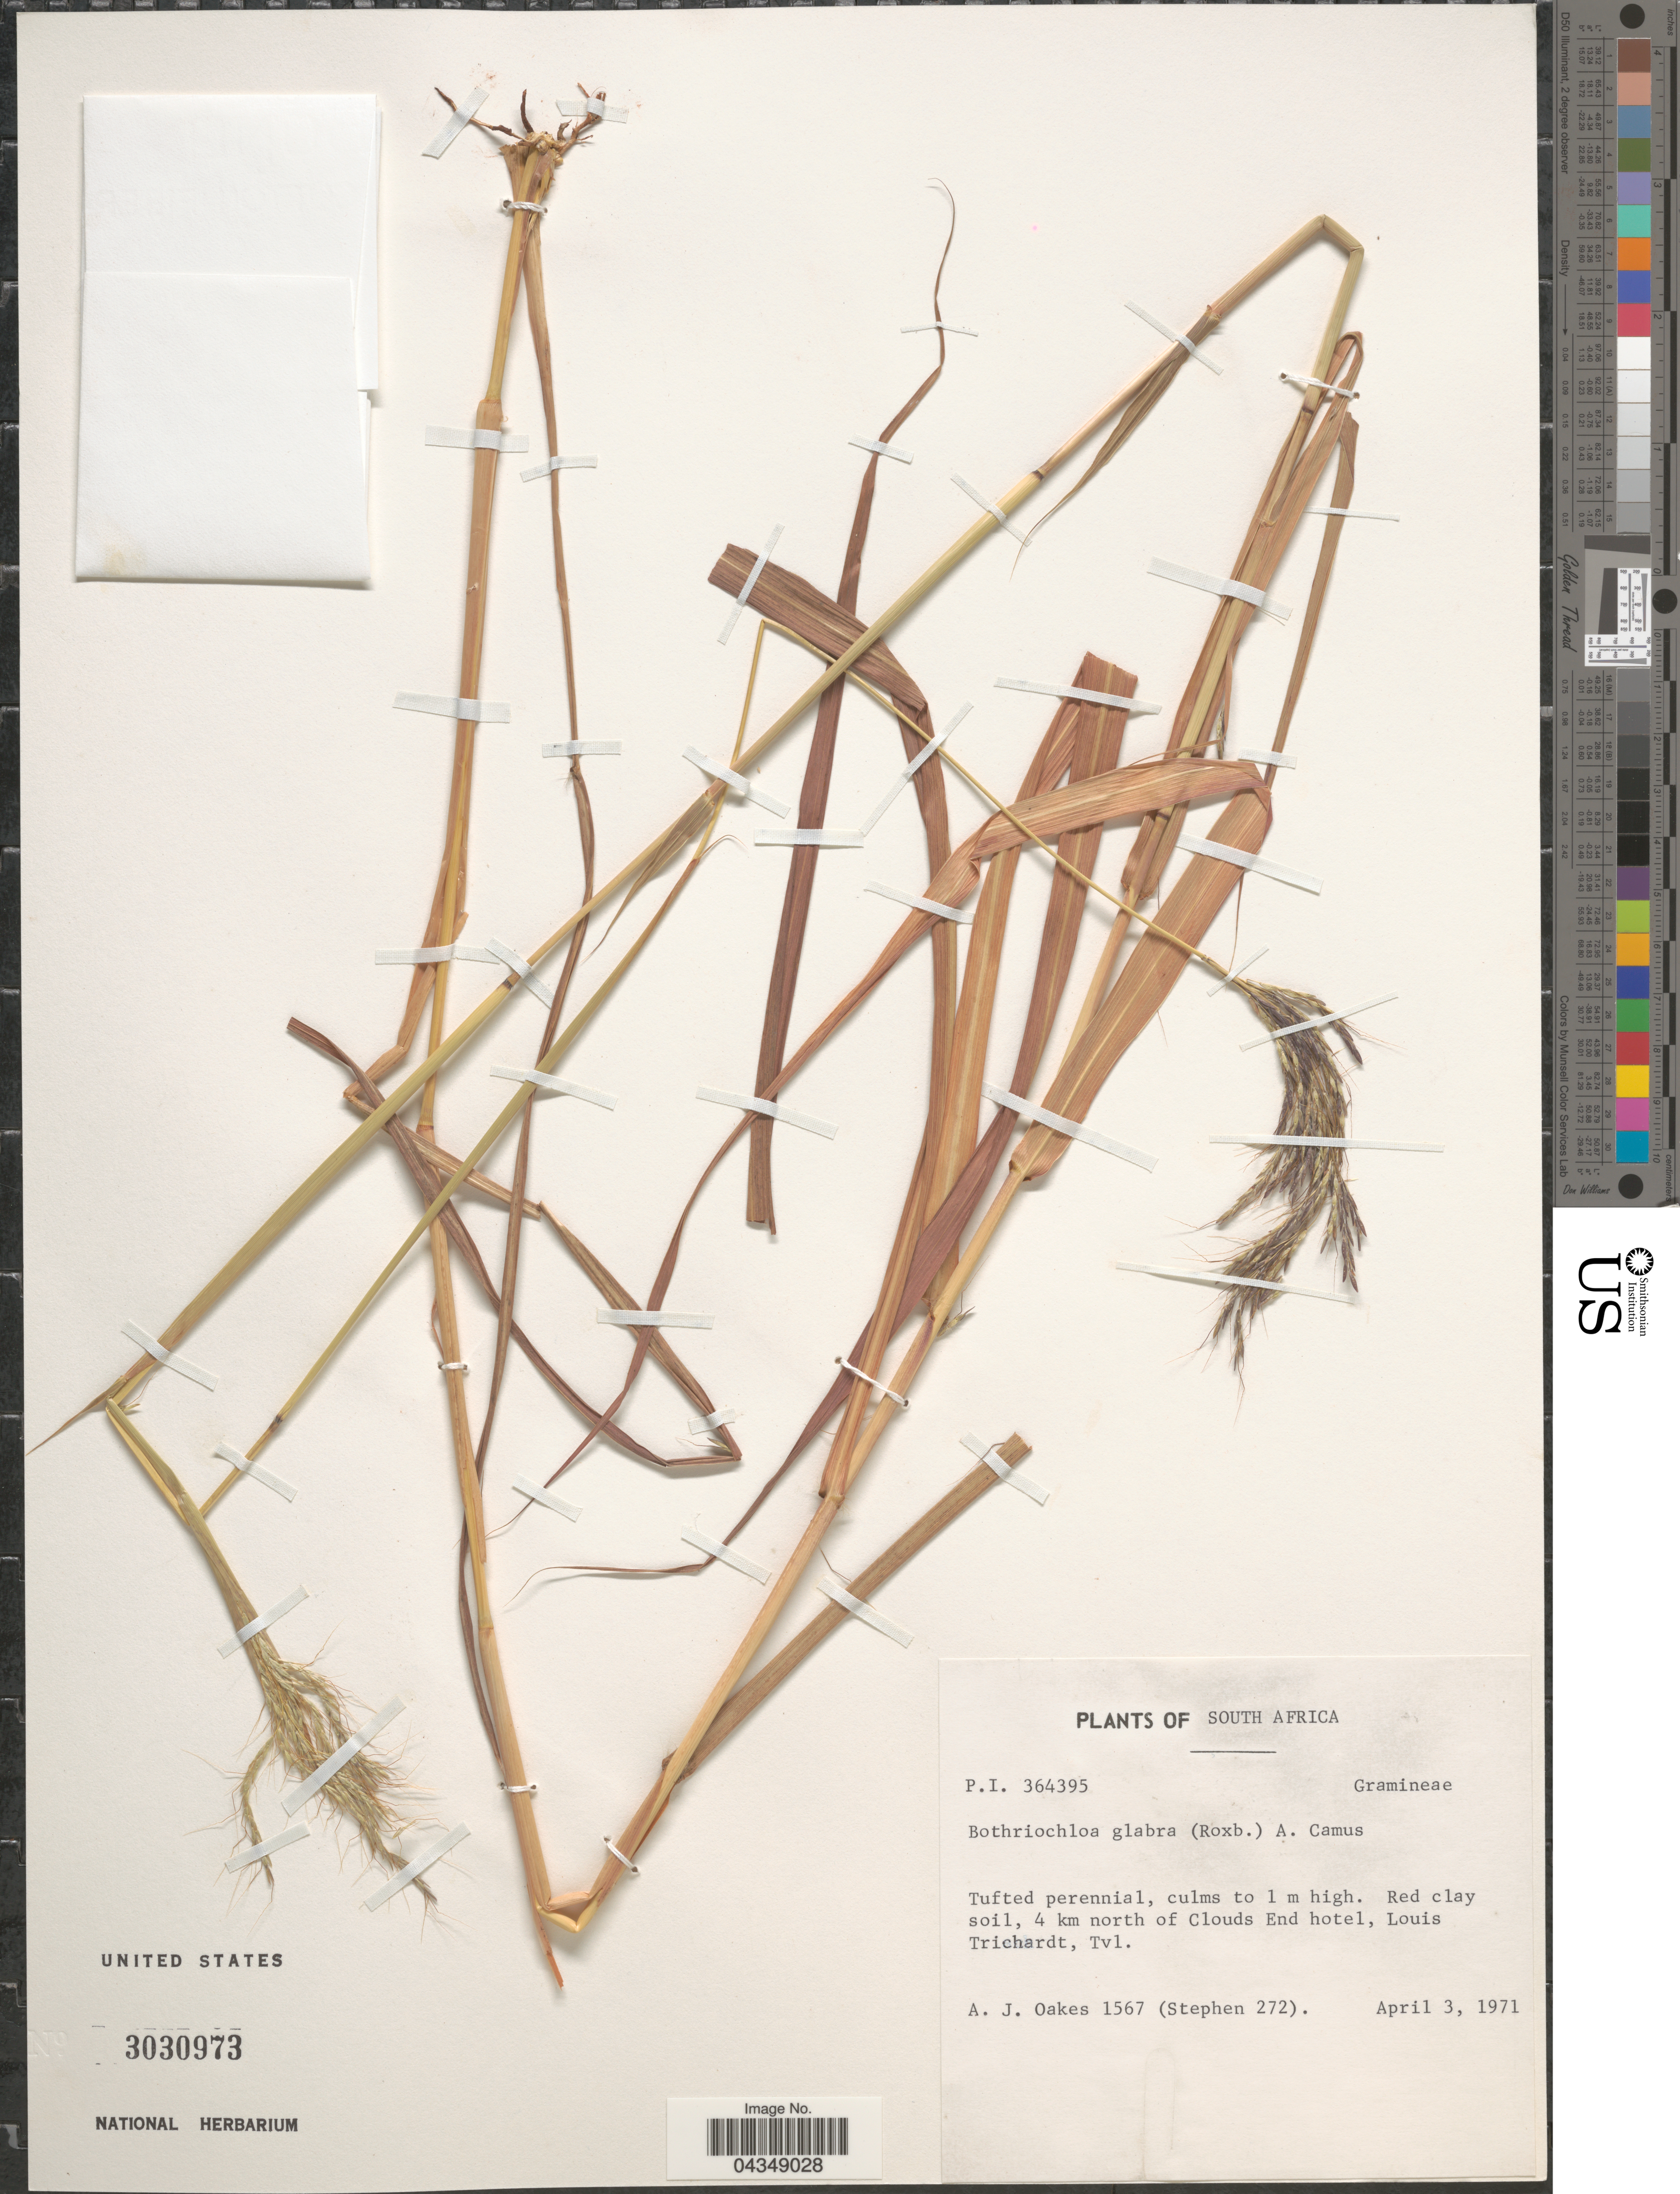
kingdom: Plantae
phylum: Tracheophyta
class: Liliopsida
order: Poales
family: Poaceae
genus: Bothriochloa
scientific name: Bothriochloa bladhii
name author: (Retz.) S.T. Blake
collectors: A. Oakes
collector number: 1567/272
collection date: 1971-04-03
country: South Africa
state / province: Limpopo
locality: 4 km north of Clouds End hotel, Louis Trichardt, Tvl.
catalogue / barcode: US 3030973